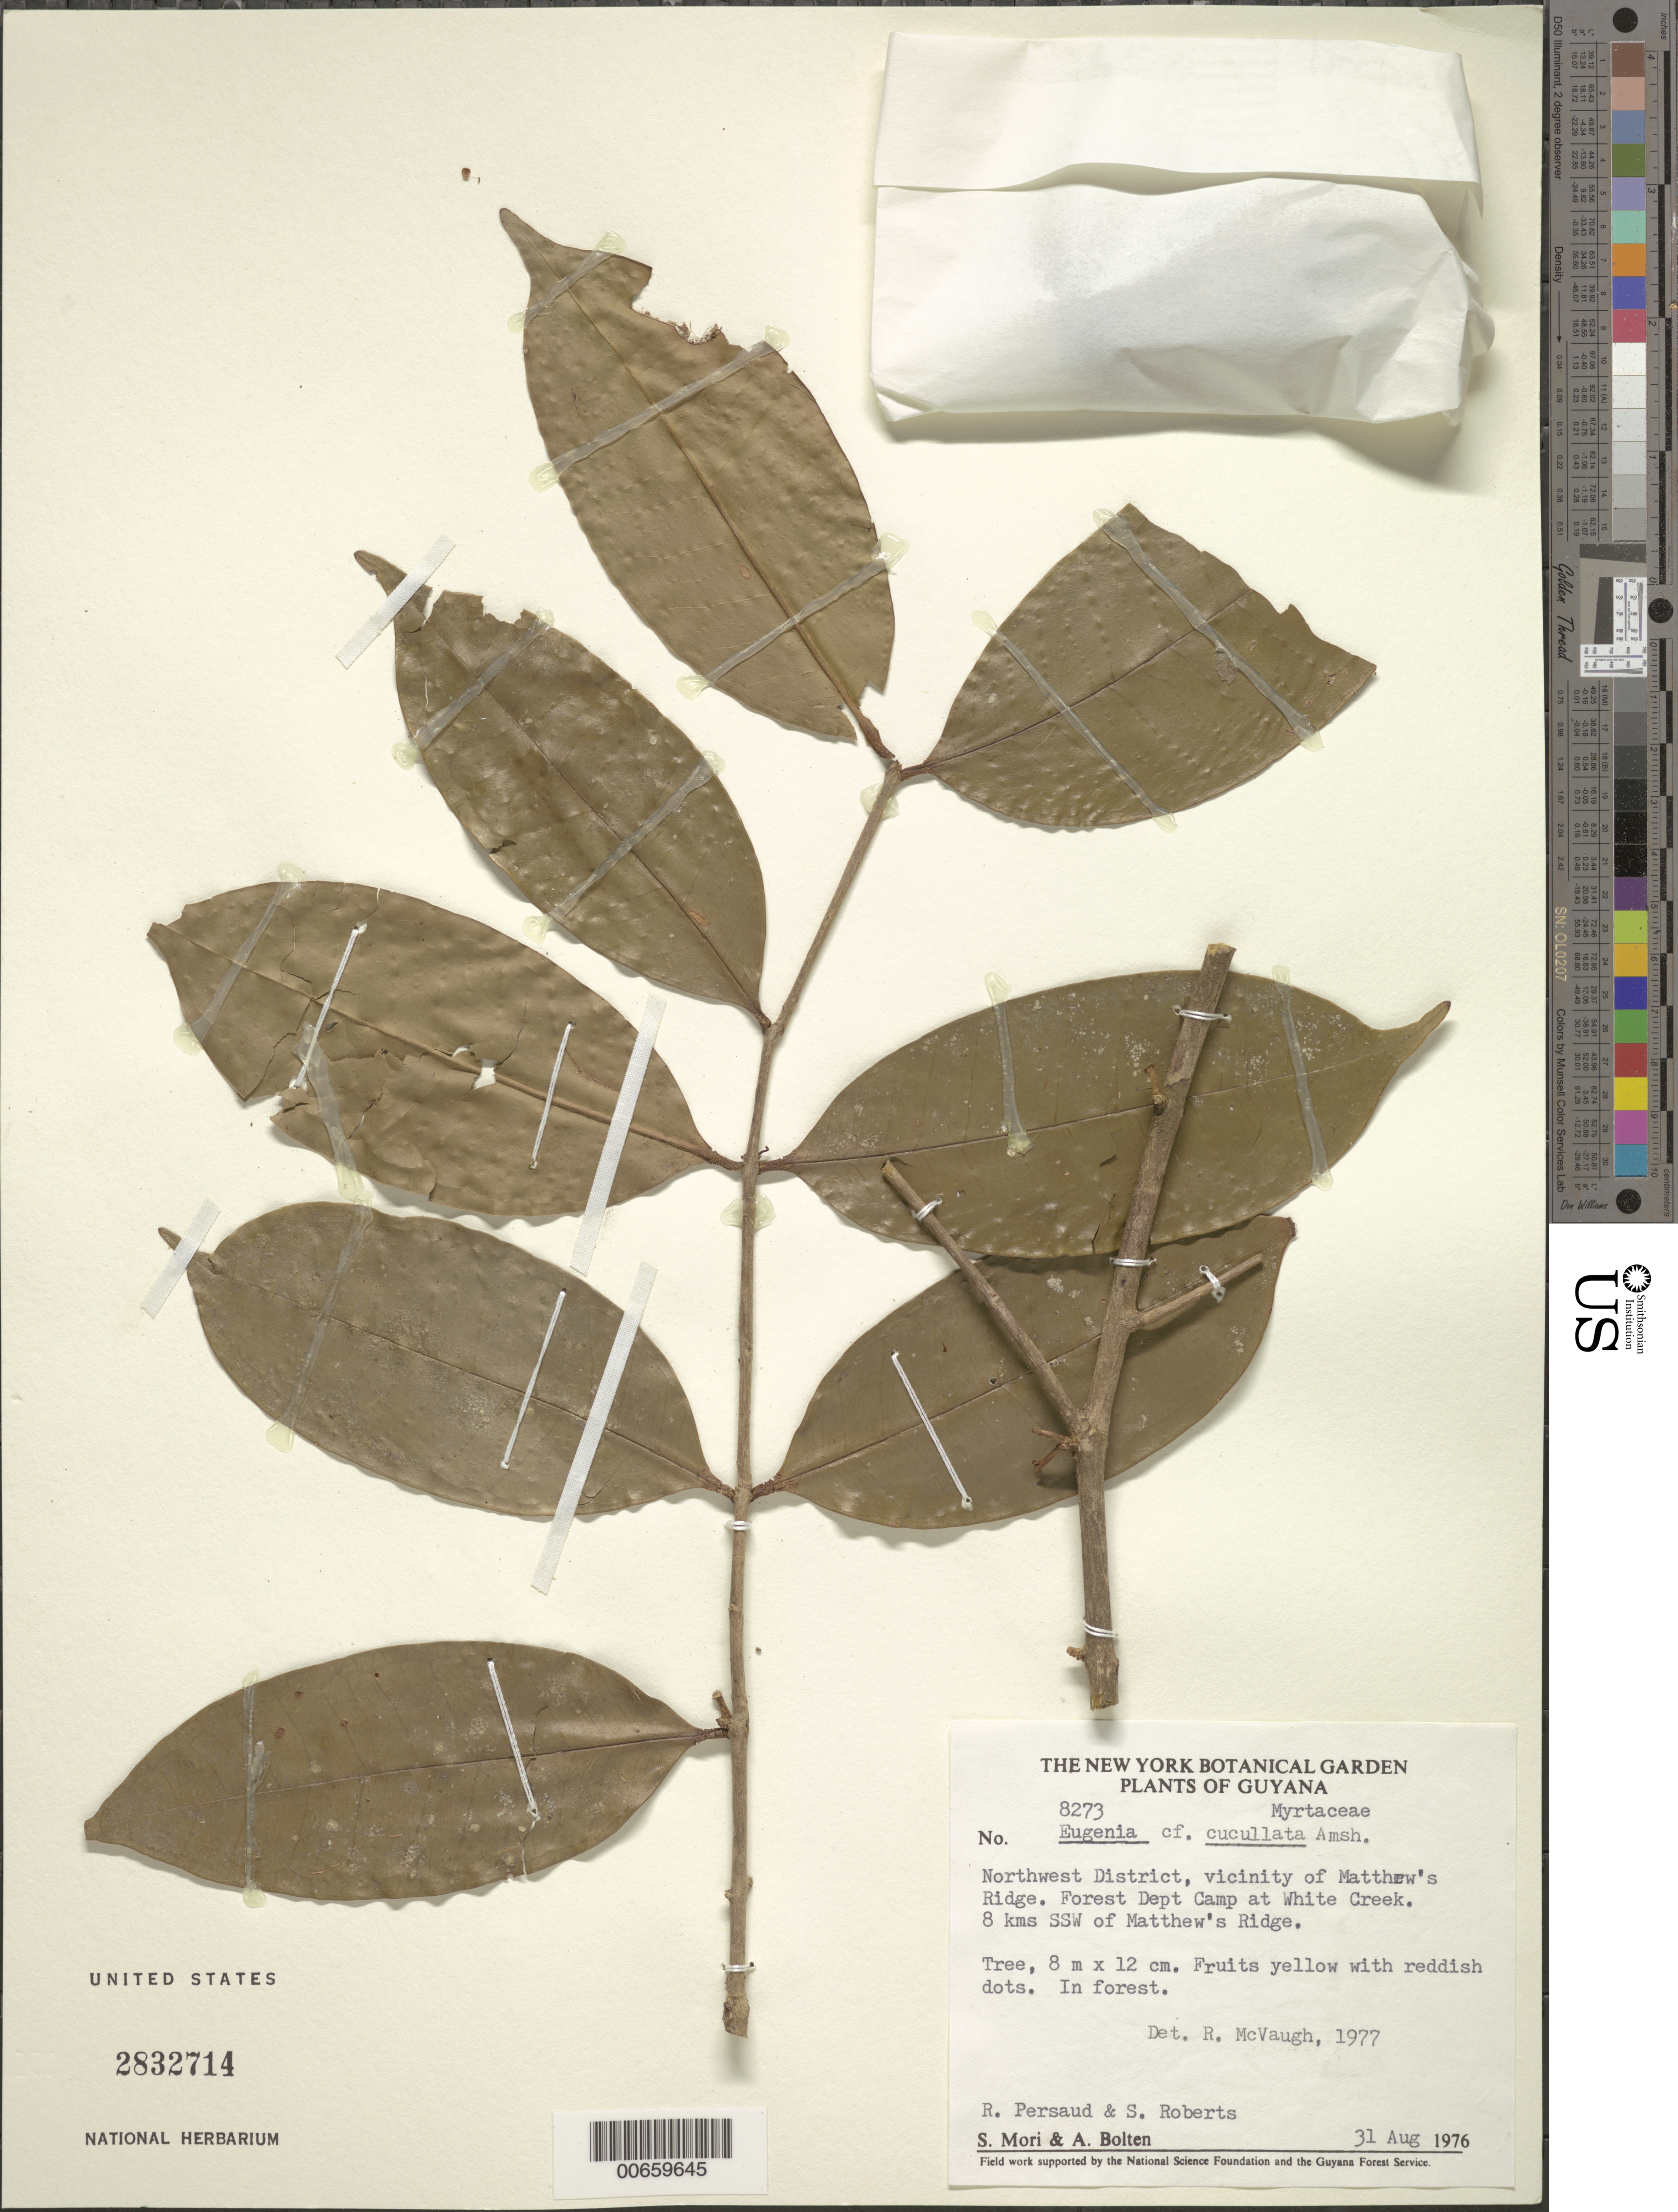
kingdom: Plantae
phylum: Tracheophyta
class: Magnoliopsida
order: Myrtales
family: Myrtaceae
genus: Eugenia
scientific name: Eugenia cupulata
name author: Amshoff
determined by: McVaugh, R.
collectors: S. Mori, A. Bolten, R. Persaud, R. Boyan, S. Roberts, R. Jugernauth & S. Dwarka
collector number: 8273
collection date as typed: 31-Aug-76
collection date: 1976-08-31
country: Guyana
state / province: Barima-Waini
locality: Matthew's Ridge, Forest Dept. camp at White Creek, 8 km SSW of Matthew's Ridge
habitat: Forest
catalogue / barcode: US 2832714